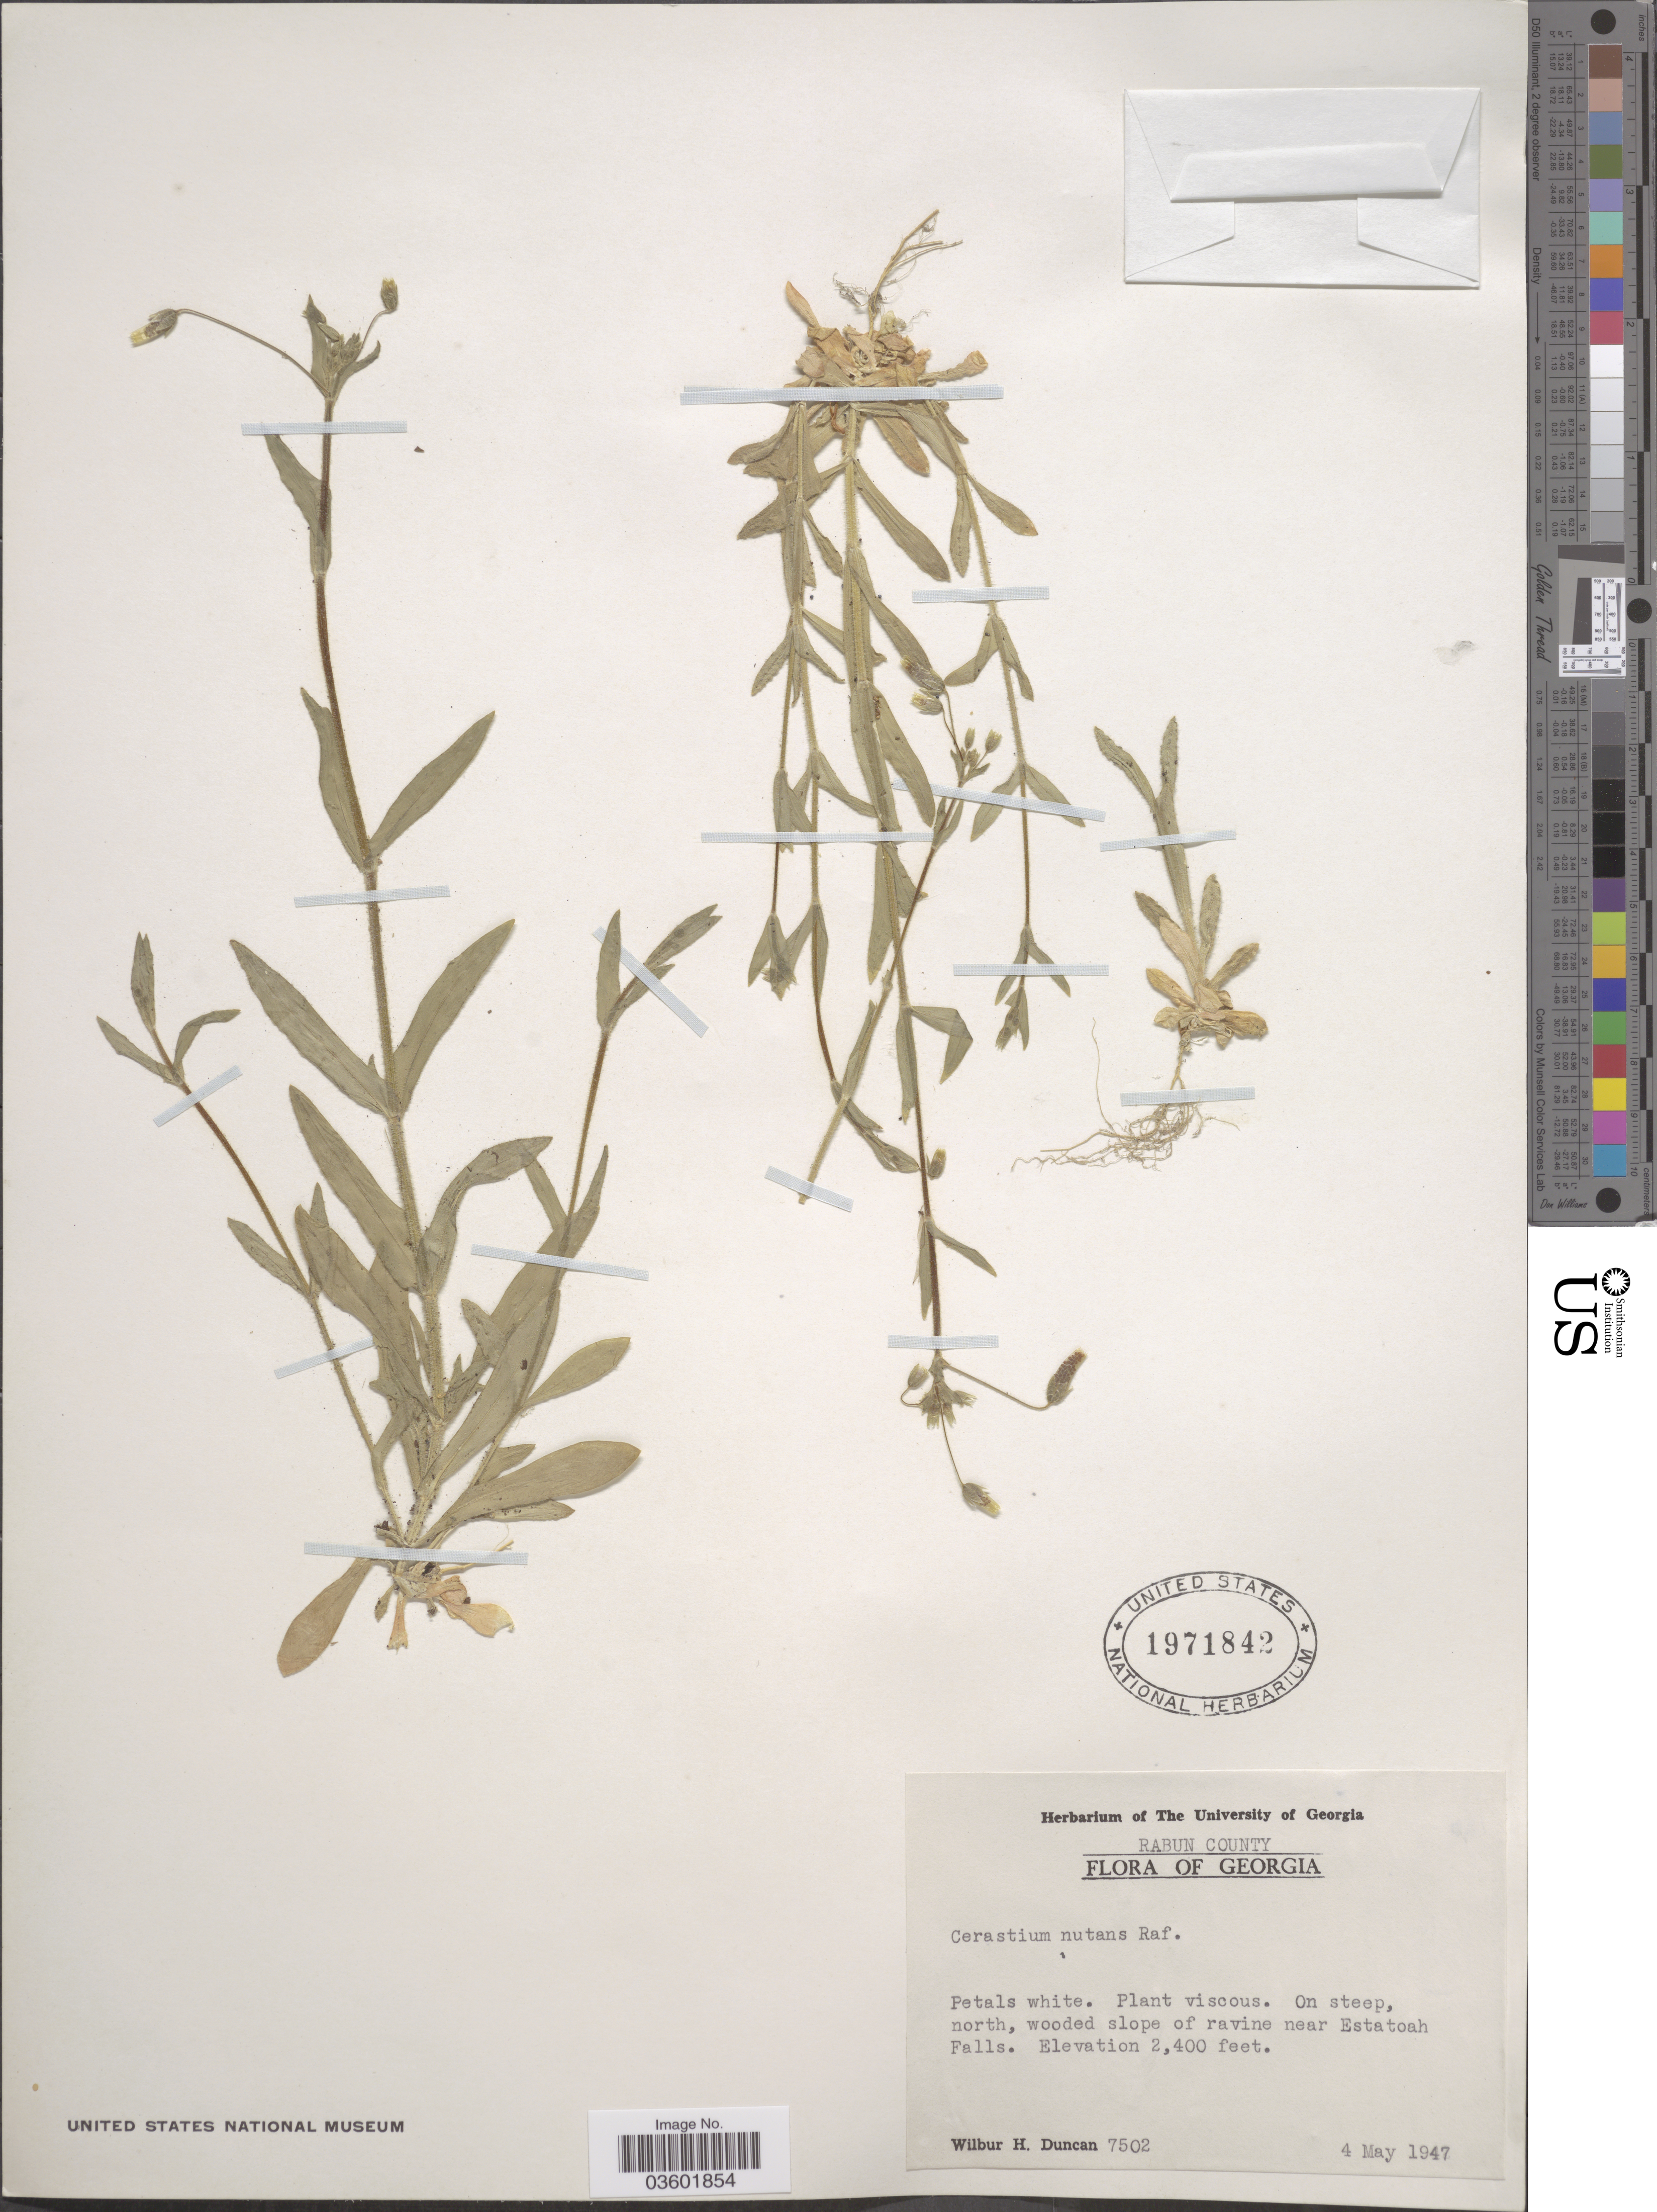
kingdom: Plantae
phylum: Tracheophyta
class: Magnoliopsida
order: Caryophyllales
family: Caryophyllaceae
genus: Cerastium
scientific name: Cerastium nutans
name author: Raf.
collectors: W. H. Duncan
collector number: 7502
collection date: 1947-05-04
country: United States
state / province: Georgia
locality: Rabun County. Near Estatoah Falls.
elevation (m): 732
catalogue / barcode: US 1971842